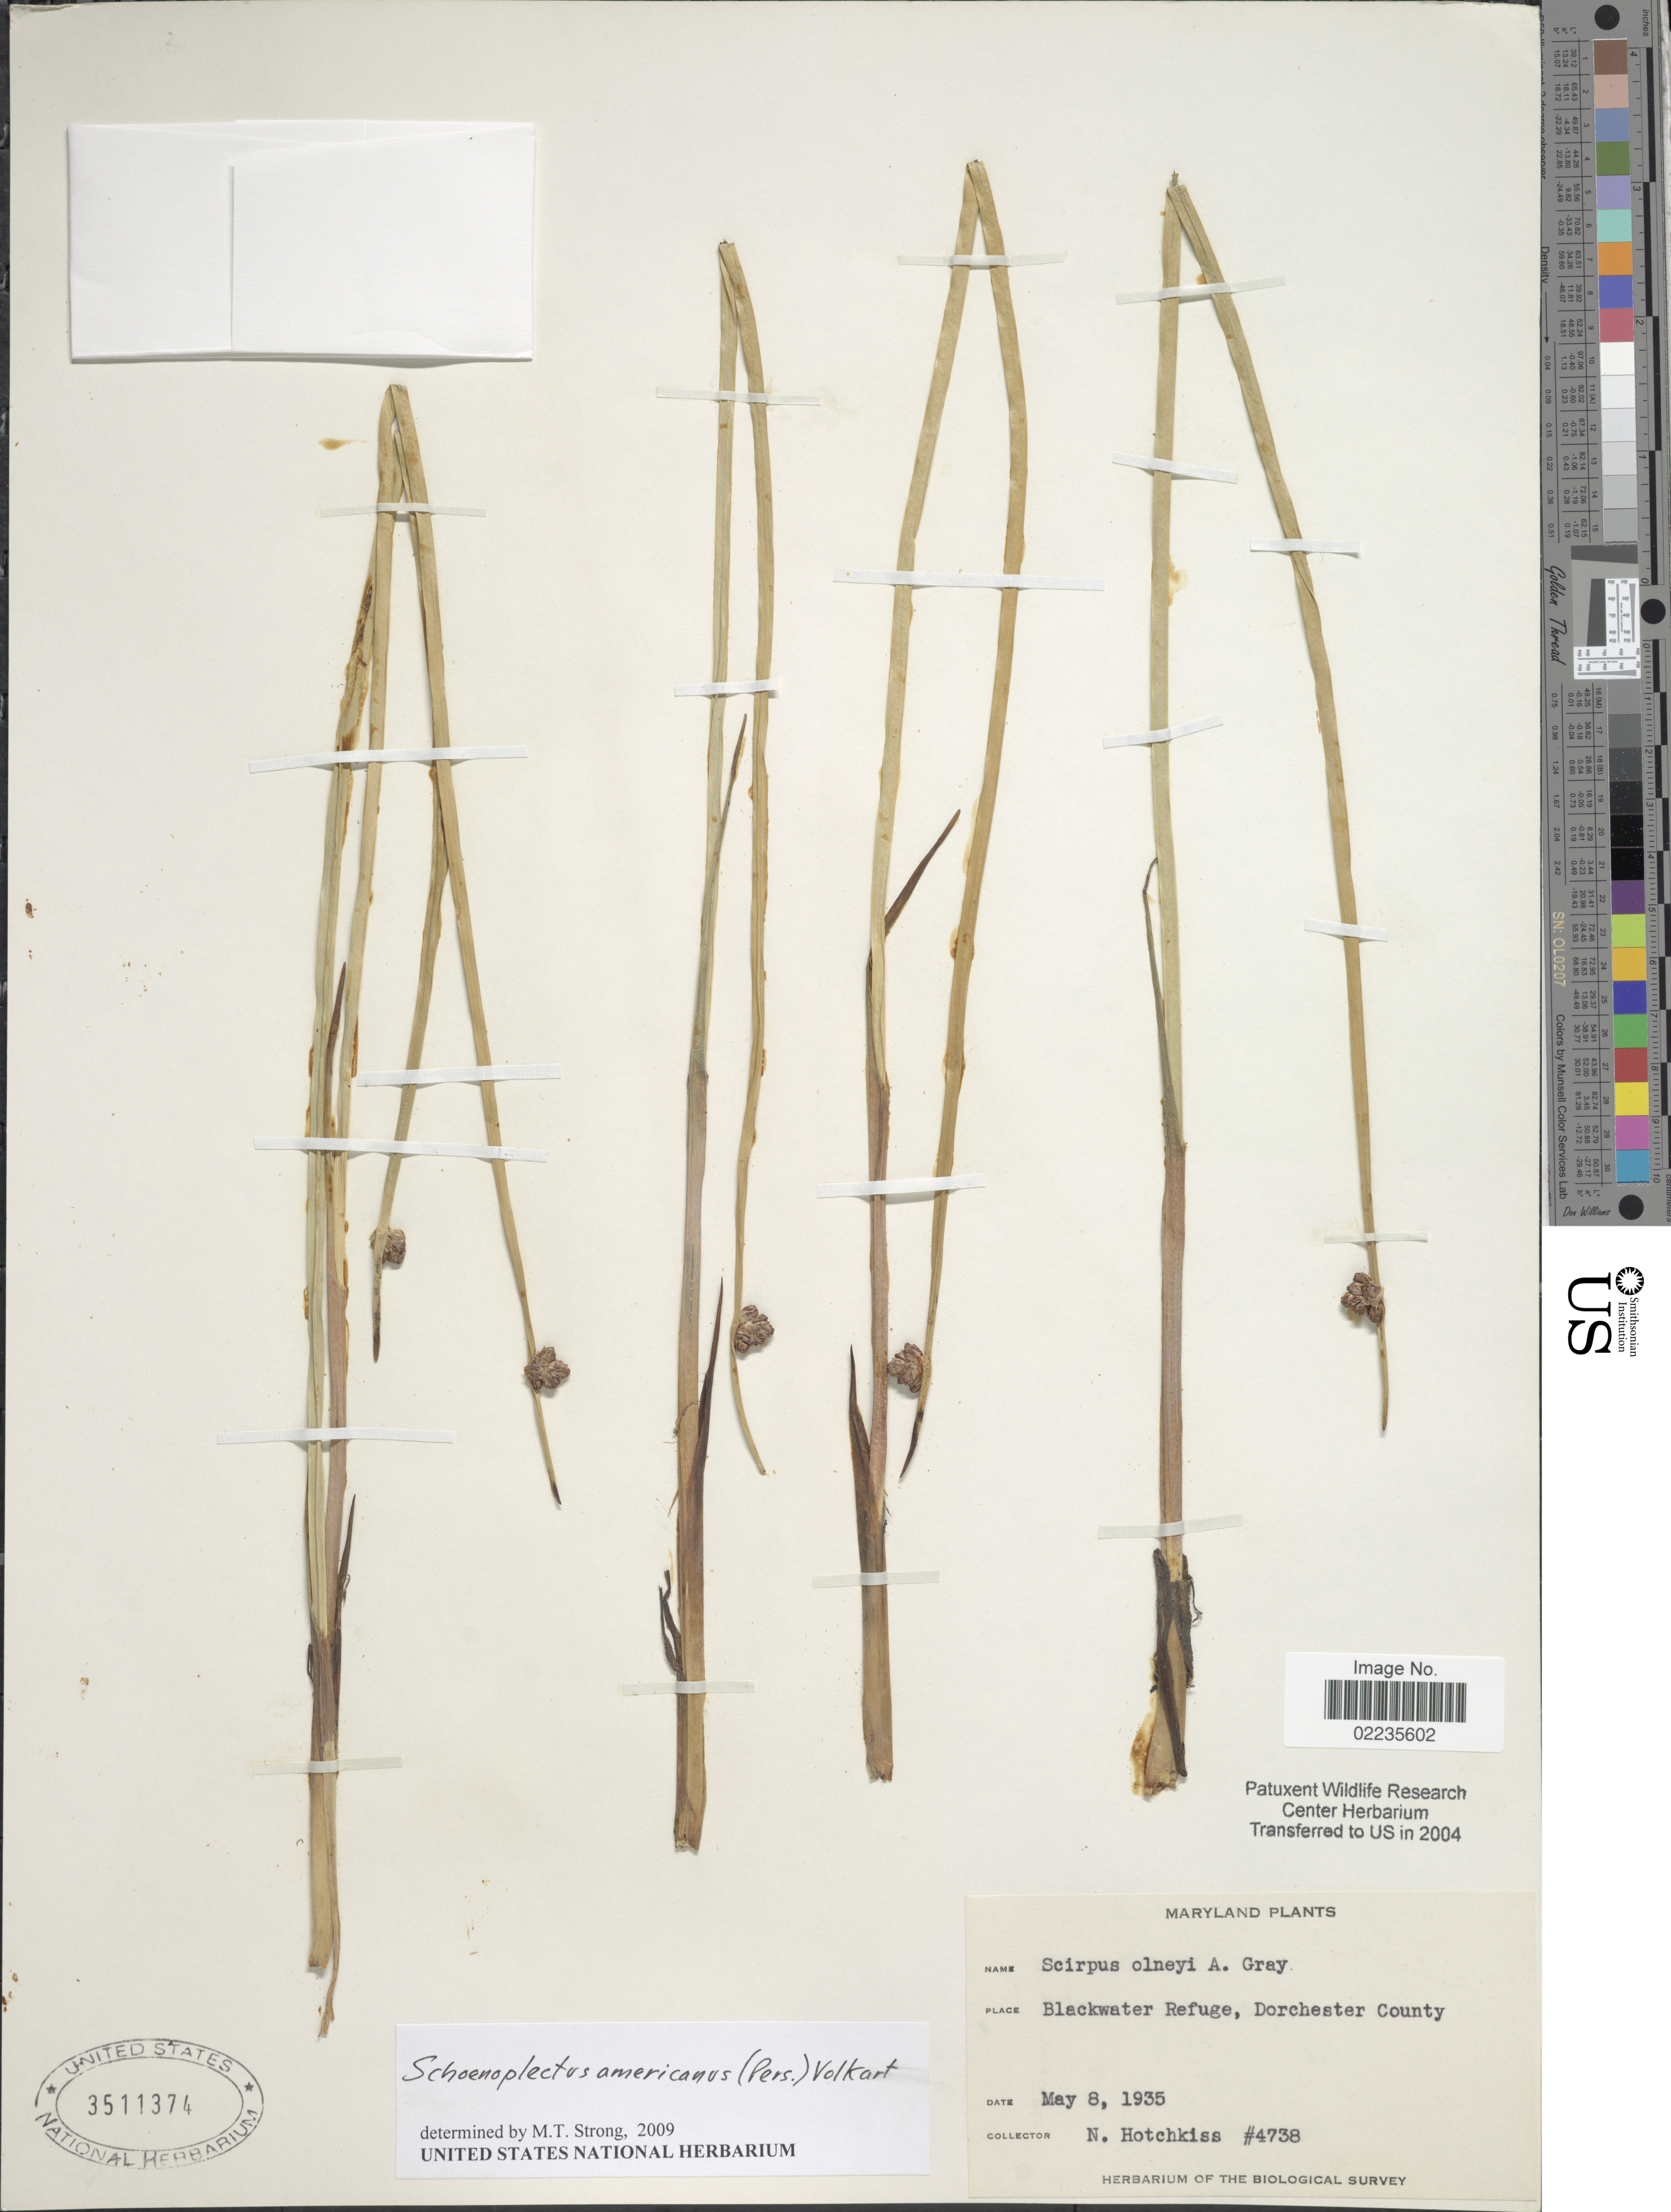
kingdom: Plantae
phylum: Tracheophyta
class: Liliopsida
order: Poales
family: Cyperaceae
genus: Schoenoplectus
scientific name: Schoenoplectus americanus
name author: (Pers.) Volkart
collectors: N. Hotchkiss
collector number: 4738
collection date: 1935-05-08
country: United States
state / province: Maryland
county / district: Dorchester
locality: Blackwater Refuge, Dorchester County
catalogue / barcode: US 3511374